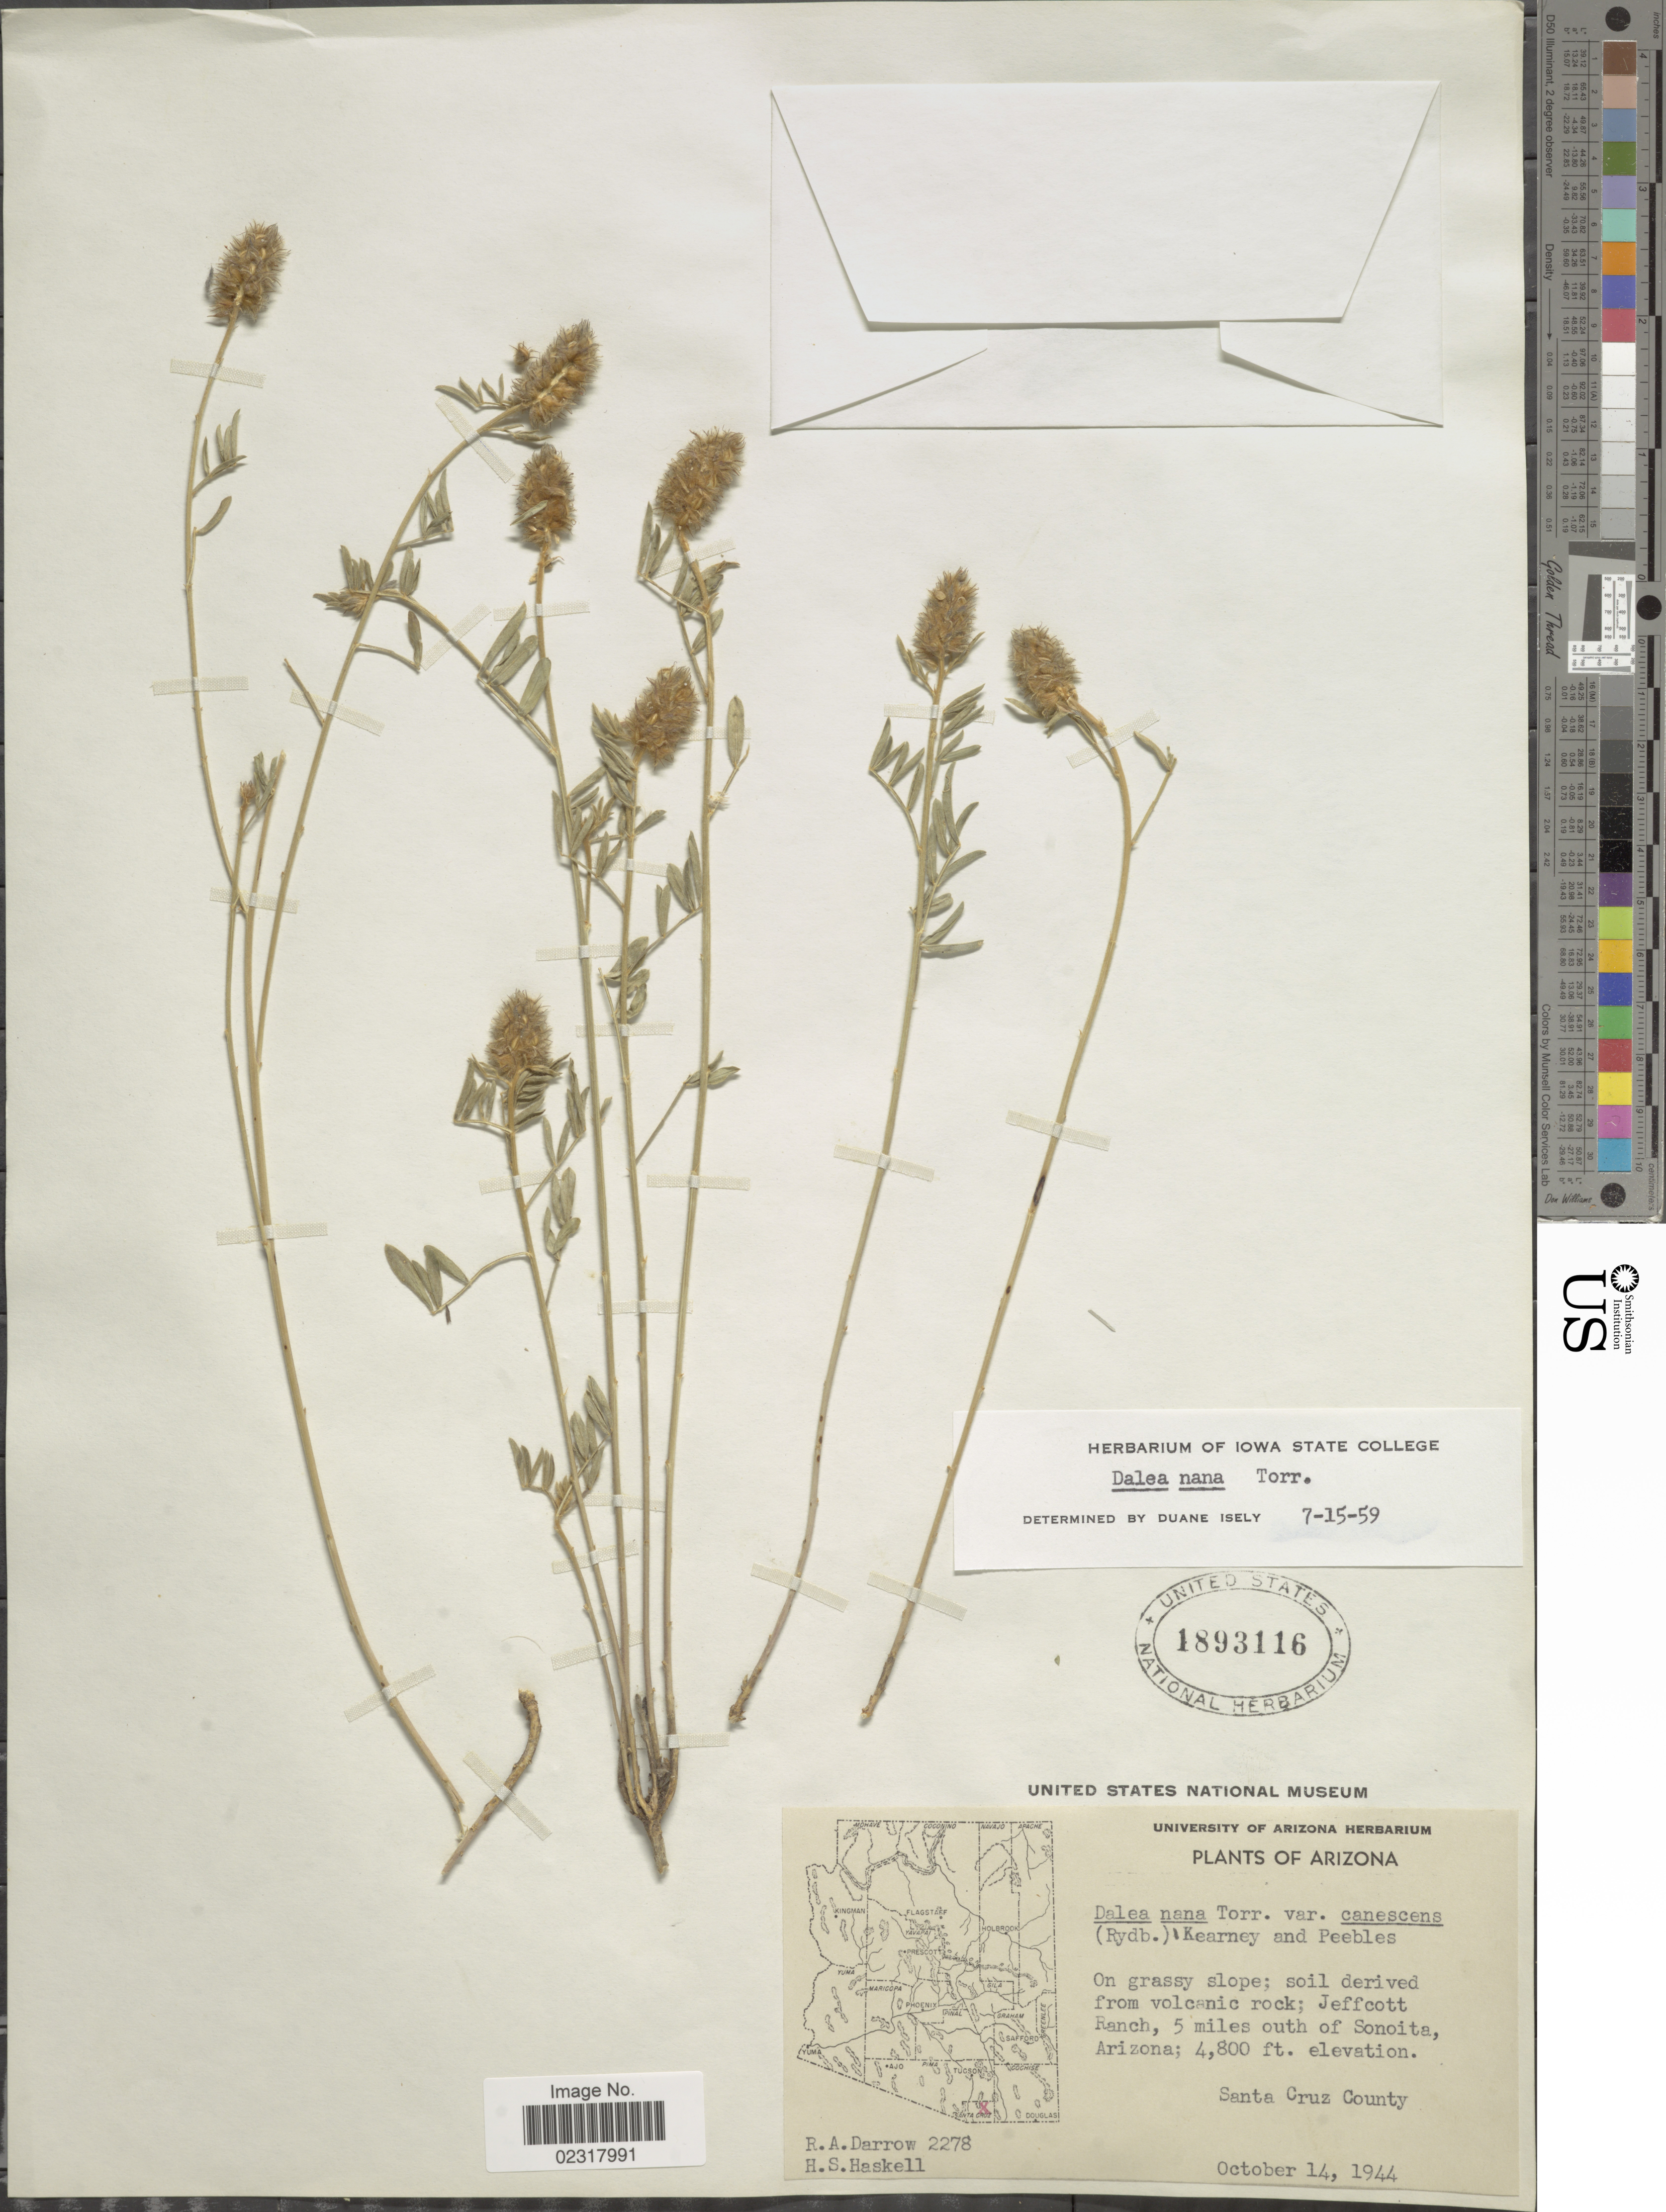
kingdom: Plantae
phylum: Tracheophyta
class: Magnoliopsida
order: Fabales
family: Fabaceae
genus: Dalea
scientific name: Dalea nana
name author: Torr. & A. Gray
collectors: R. A. Darrow & H. Haskell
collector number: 2278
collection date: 1944-10-14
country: United States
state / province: Arizona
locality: On grassy slope; soil derived from volcanic rock; Jeffcott Ranch, 5 miles outh of Sonoita, Santa Cruz County.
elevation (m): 1463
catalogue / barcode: US 1893116